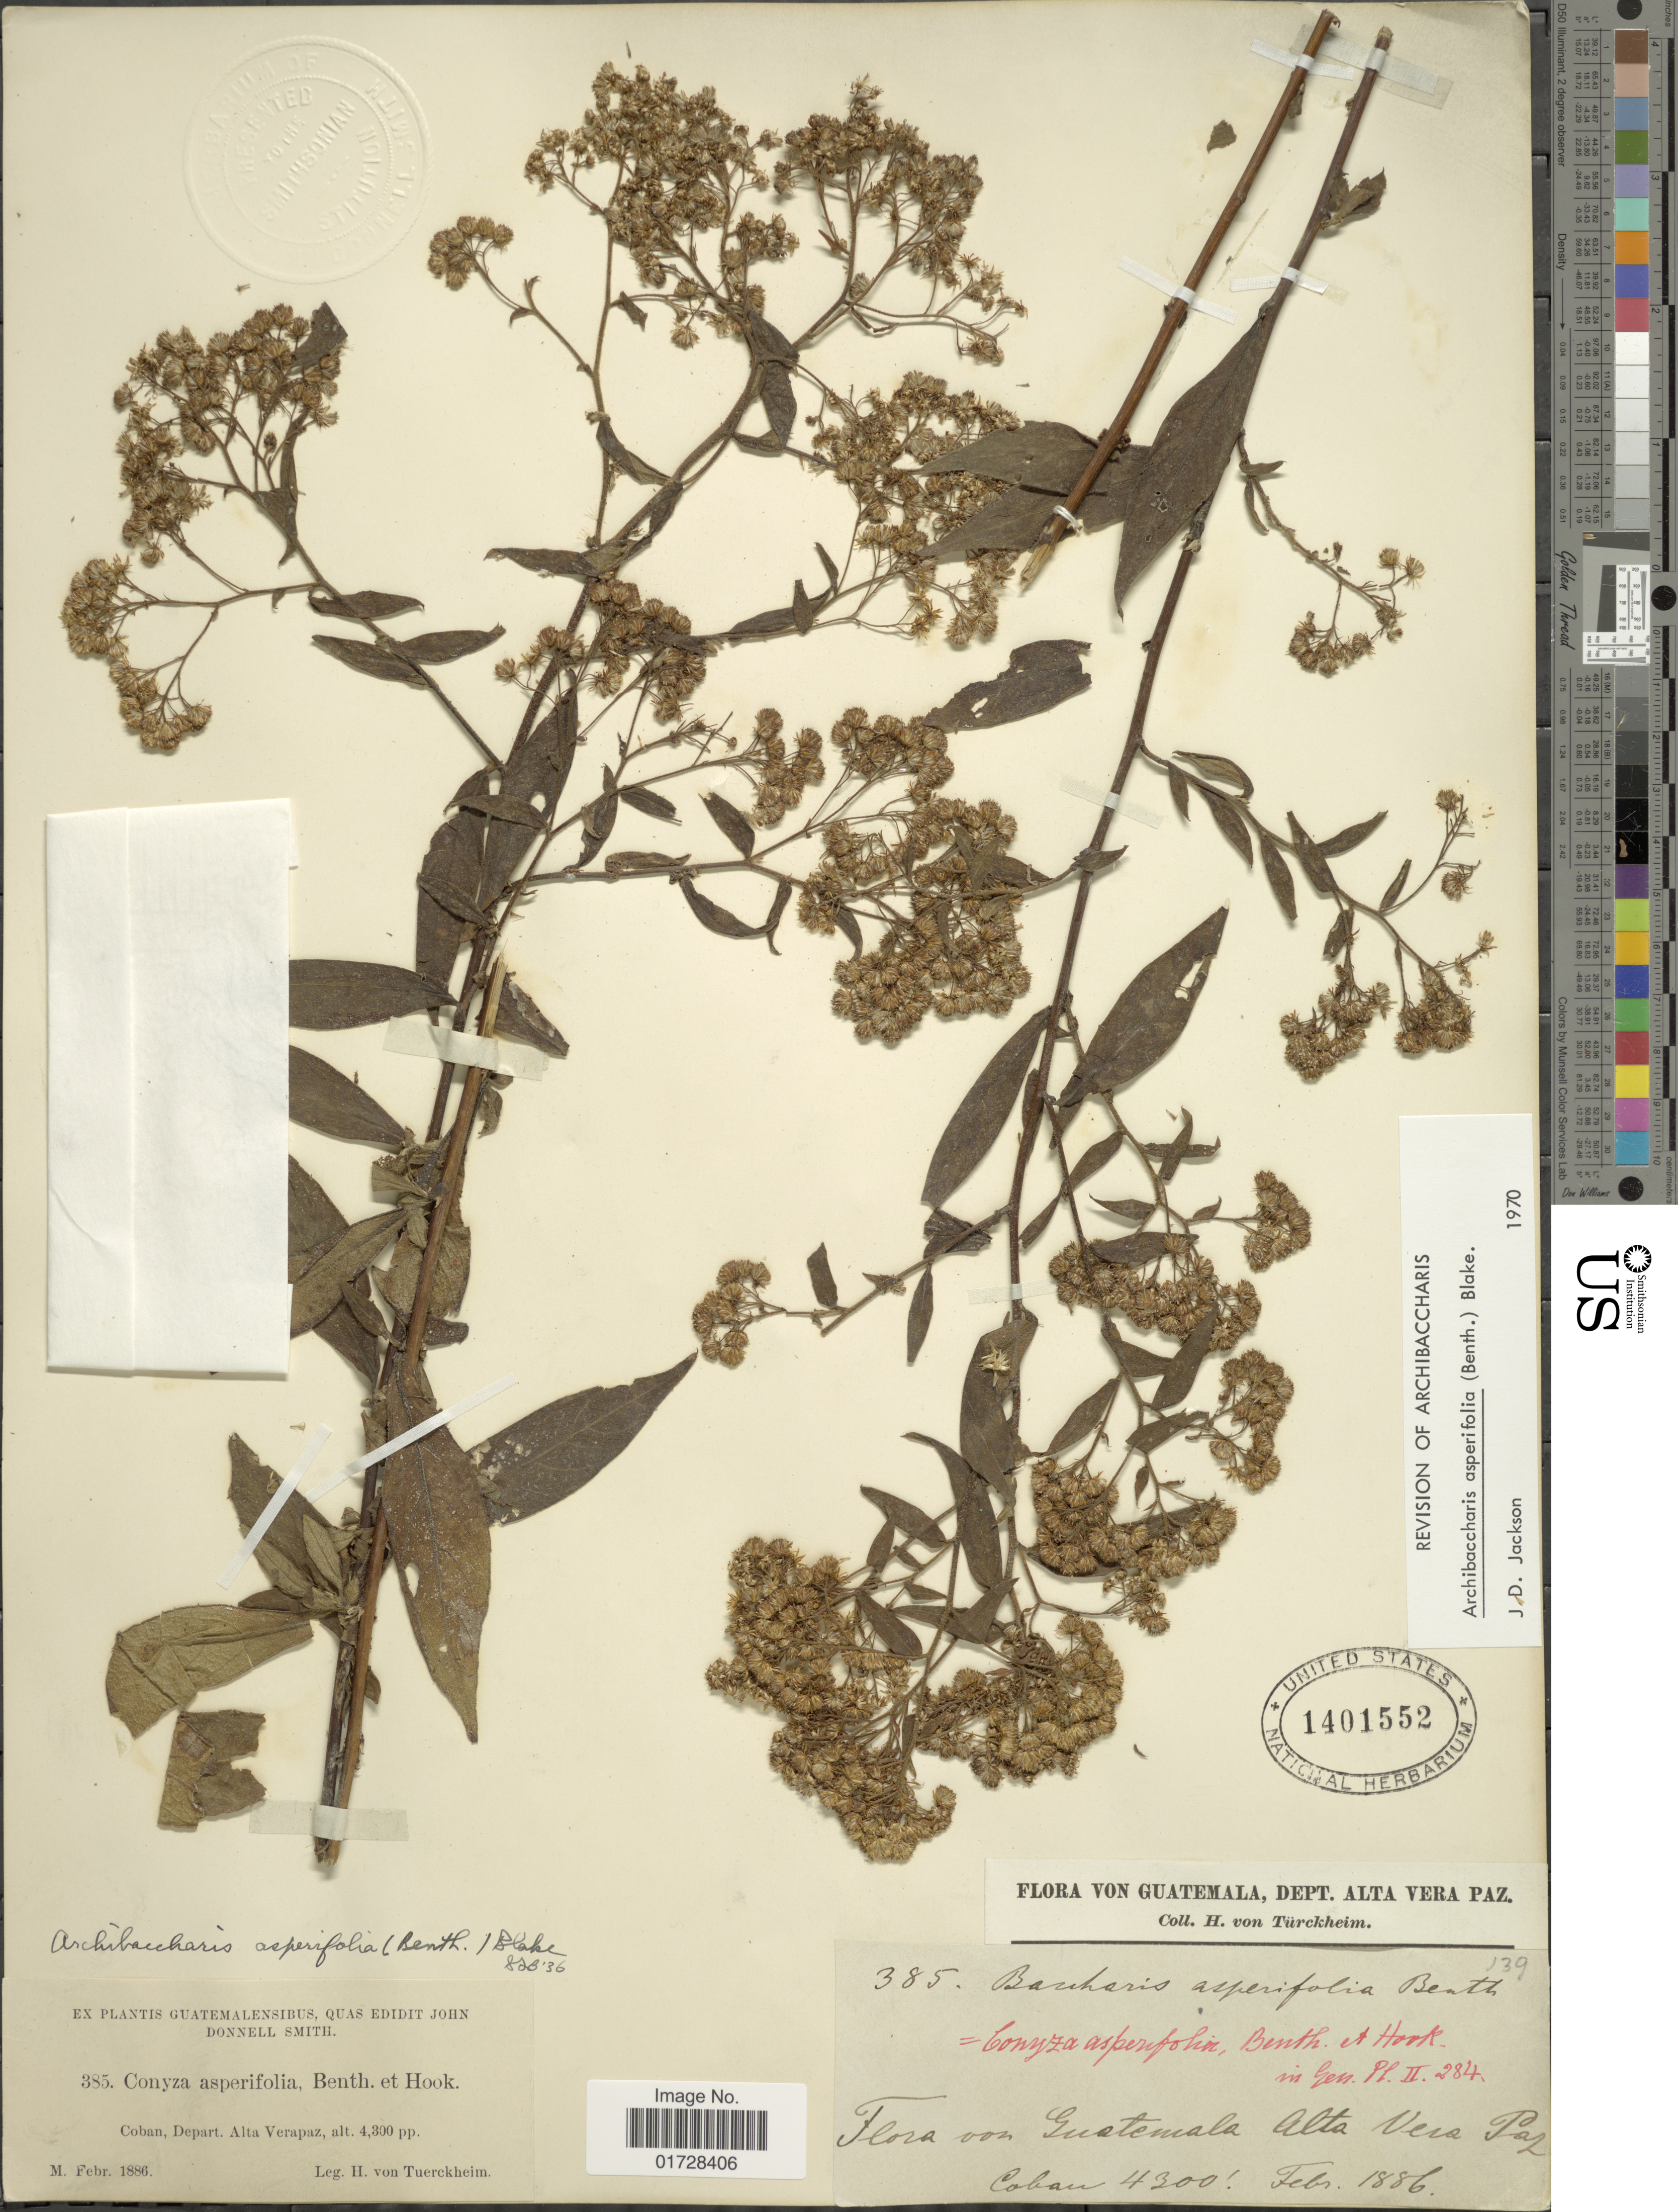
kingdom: Plantae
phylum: Tracheophyta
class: Magnoliopsida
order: Asterales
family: Asteraceae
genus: Archibaccharis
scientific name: Archibaccharis asperifolia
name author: (Benth.) S.F. Blake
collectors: H. von Türckheim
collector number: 385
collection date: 1886-02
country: Guatemala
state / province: Alta Verapaz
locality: Guatemalensibus, Coban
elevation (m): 1311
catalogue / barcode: US 1401552